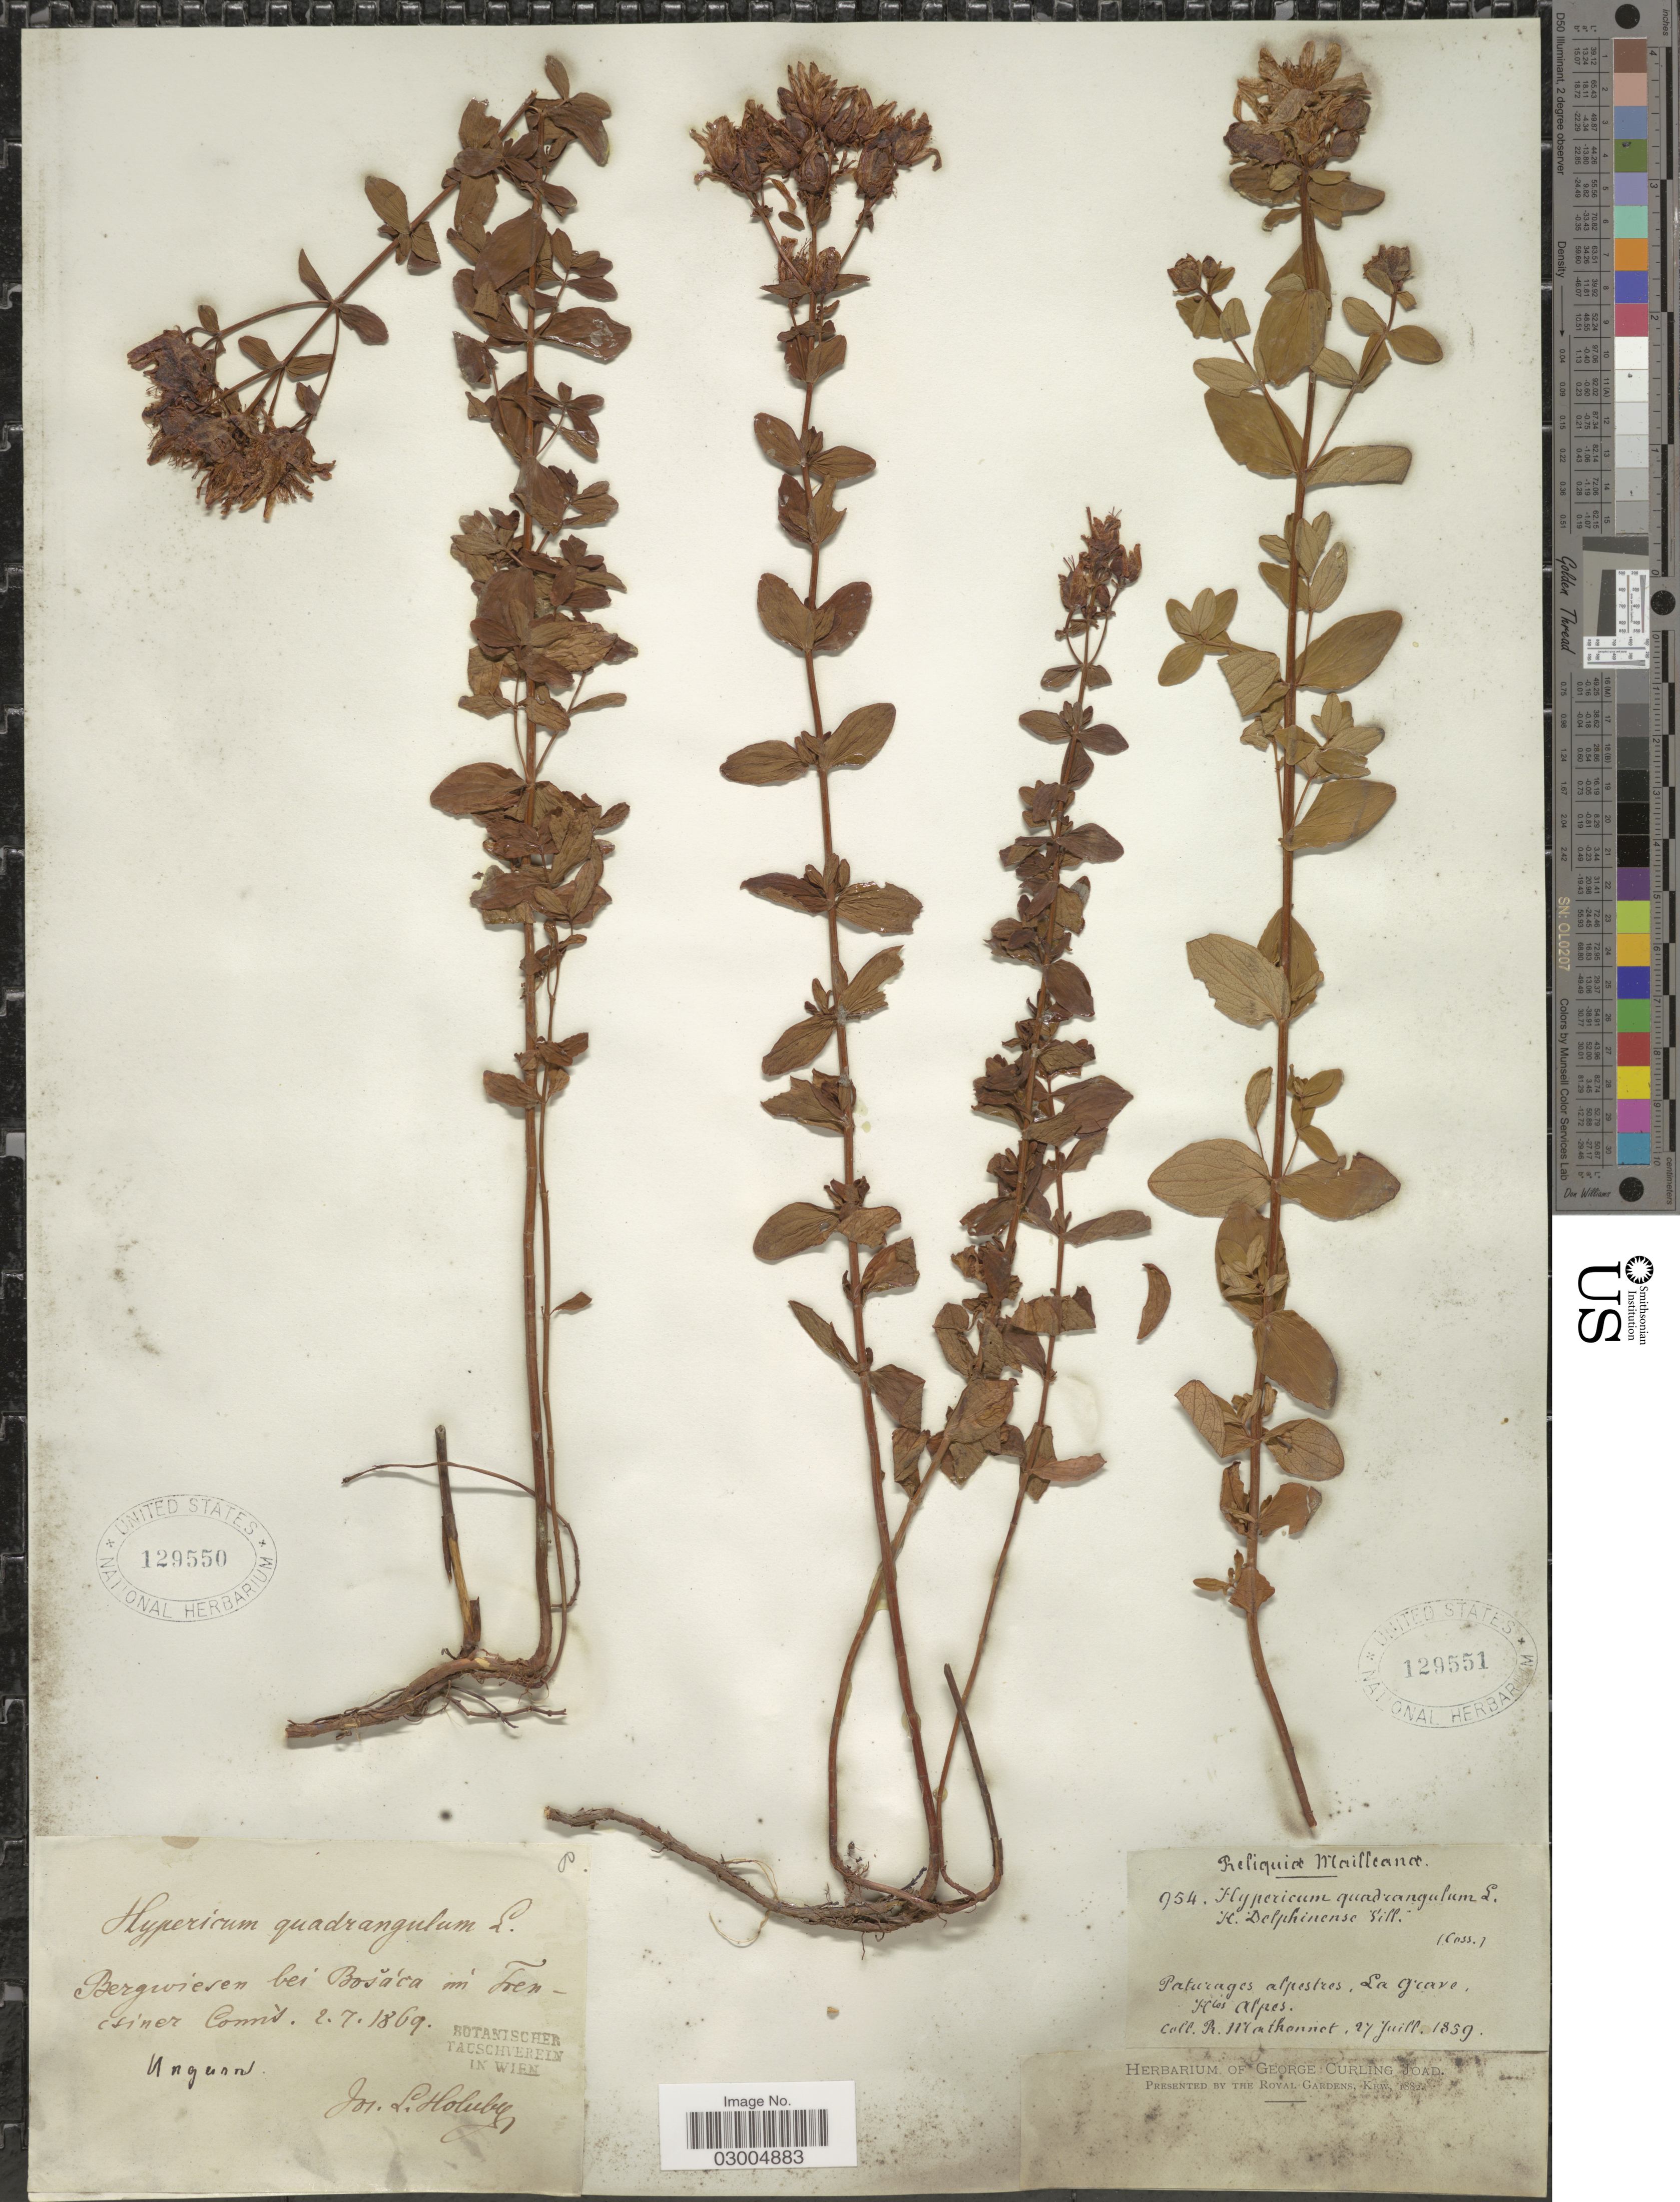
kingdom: Plantae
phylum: Tracheophyta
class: Magnoliopsida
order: Malpighiales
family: Hypericaceae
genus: Hypericum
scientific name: Hypericum quadrangulum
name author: L.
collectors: R. Mathonnet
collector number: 954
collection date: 1859-07-27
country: France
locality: Paturages alpestres, La Grave, Htes Alpes.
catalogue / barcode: US 129551-2